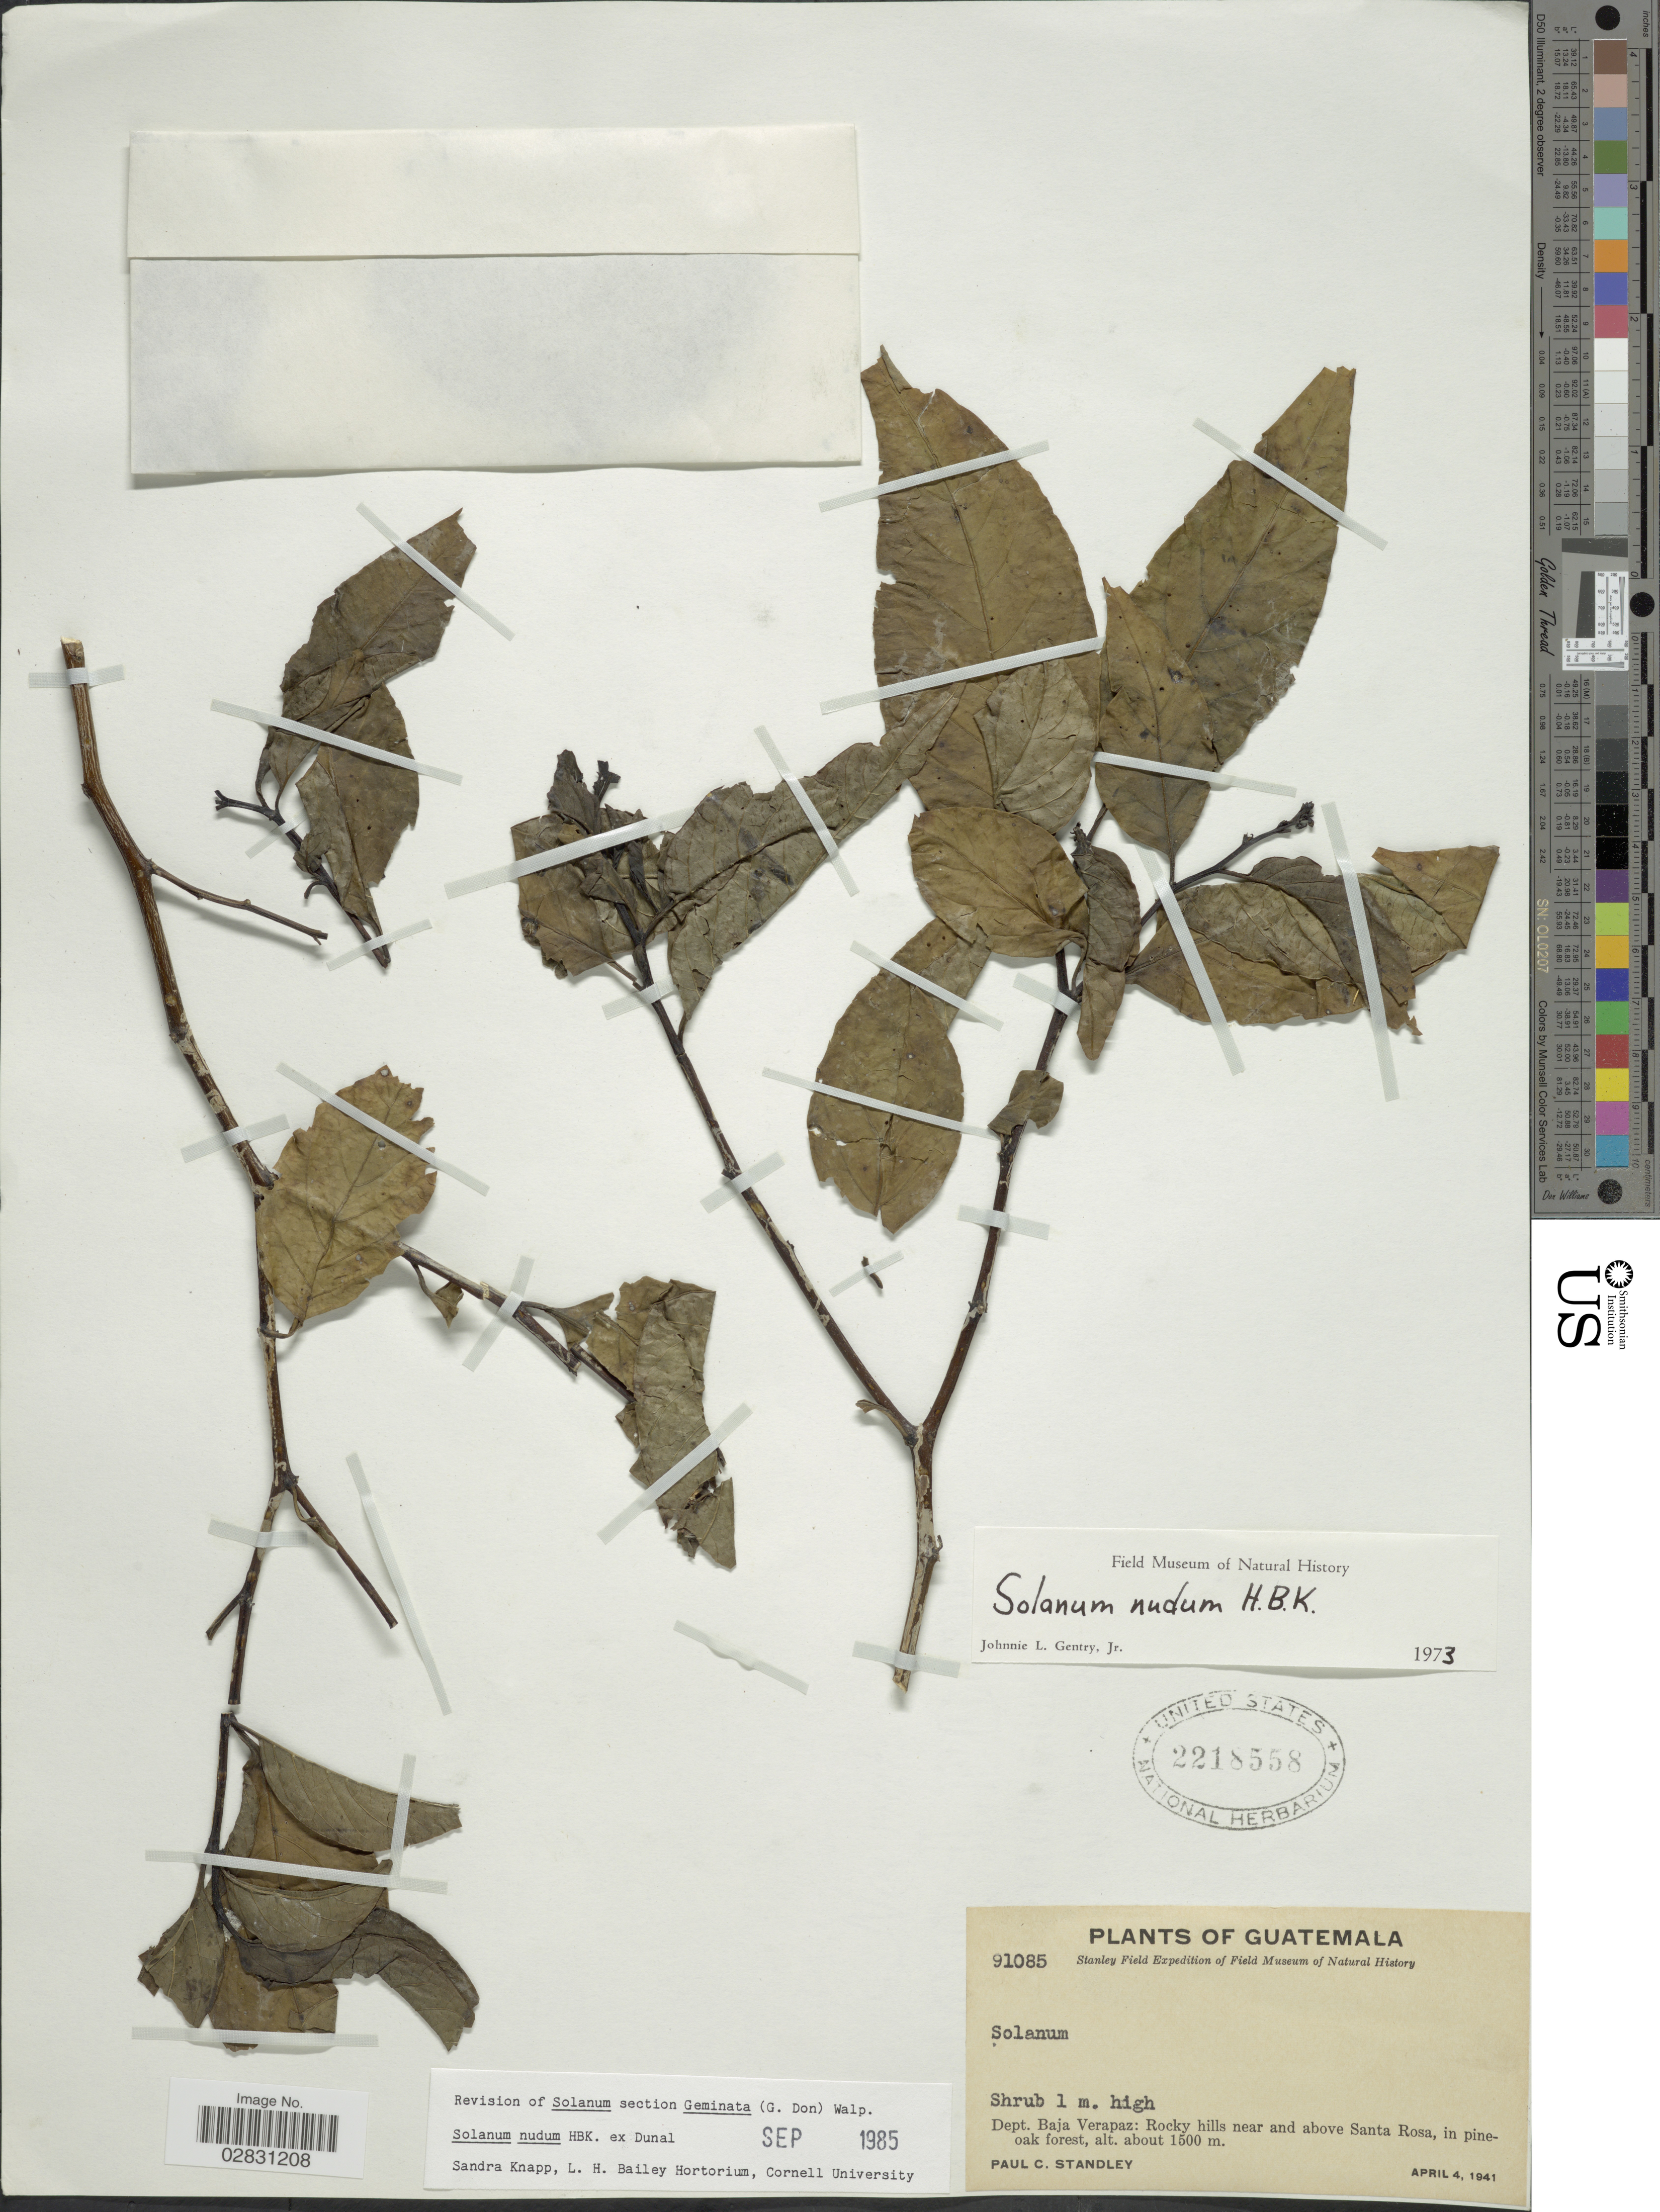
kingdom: Plantae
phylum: Tracheophyta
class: Magnoliopsida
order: Solanales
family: Solanaceae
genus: Solanum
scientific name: Solanum nudum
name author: Humb. & Bonpl. ex Dunal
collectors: P. C. Standley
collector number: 91085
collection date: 1941-04-04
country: Guatemala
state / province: Baja Verapaz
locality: Dept. Baja Verapaz: Rocky hills near and above Santa Rosa.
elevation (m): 1500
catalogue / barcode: US 2218558